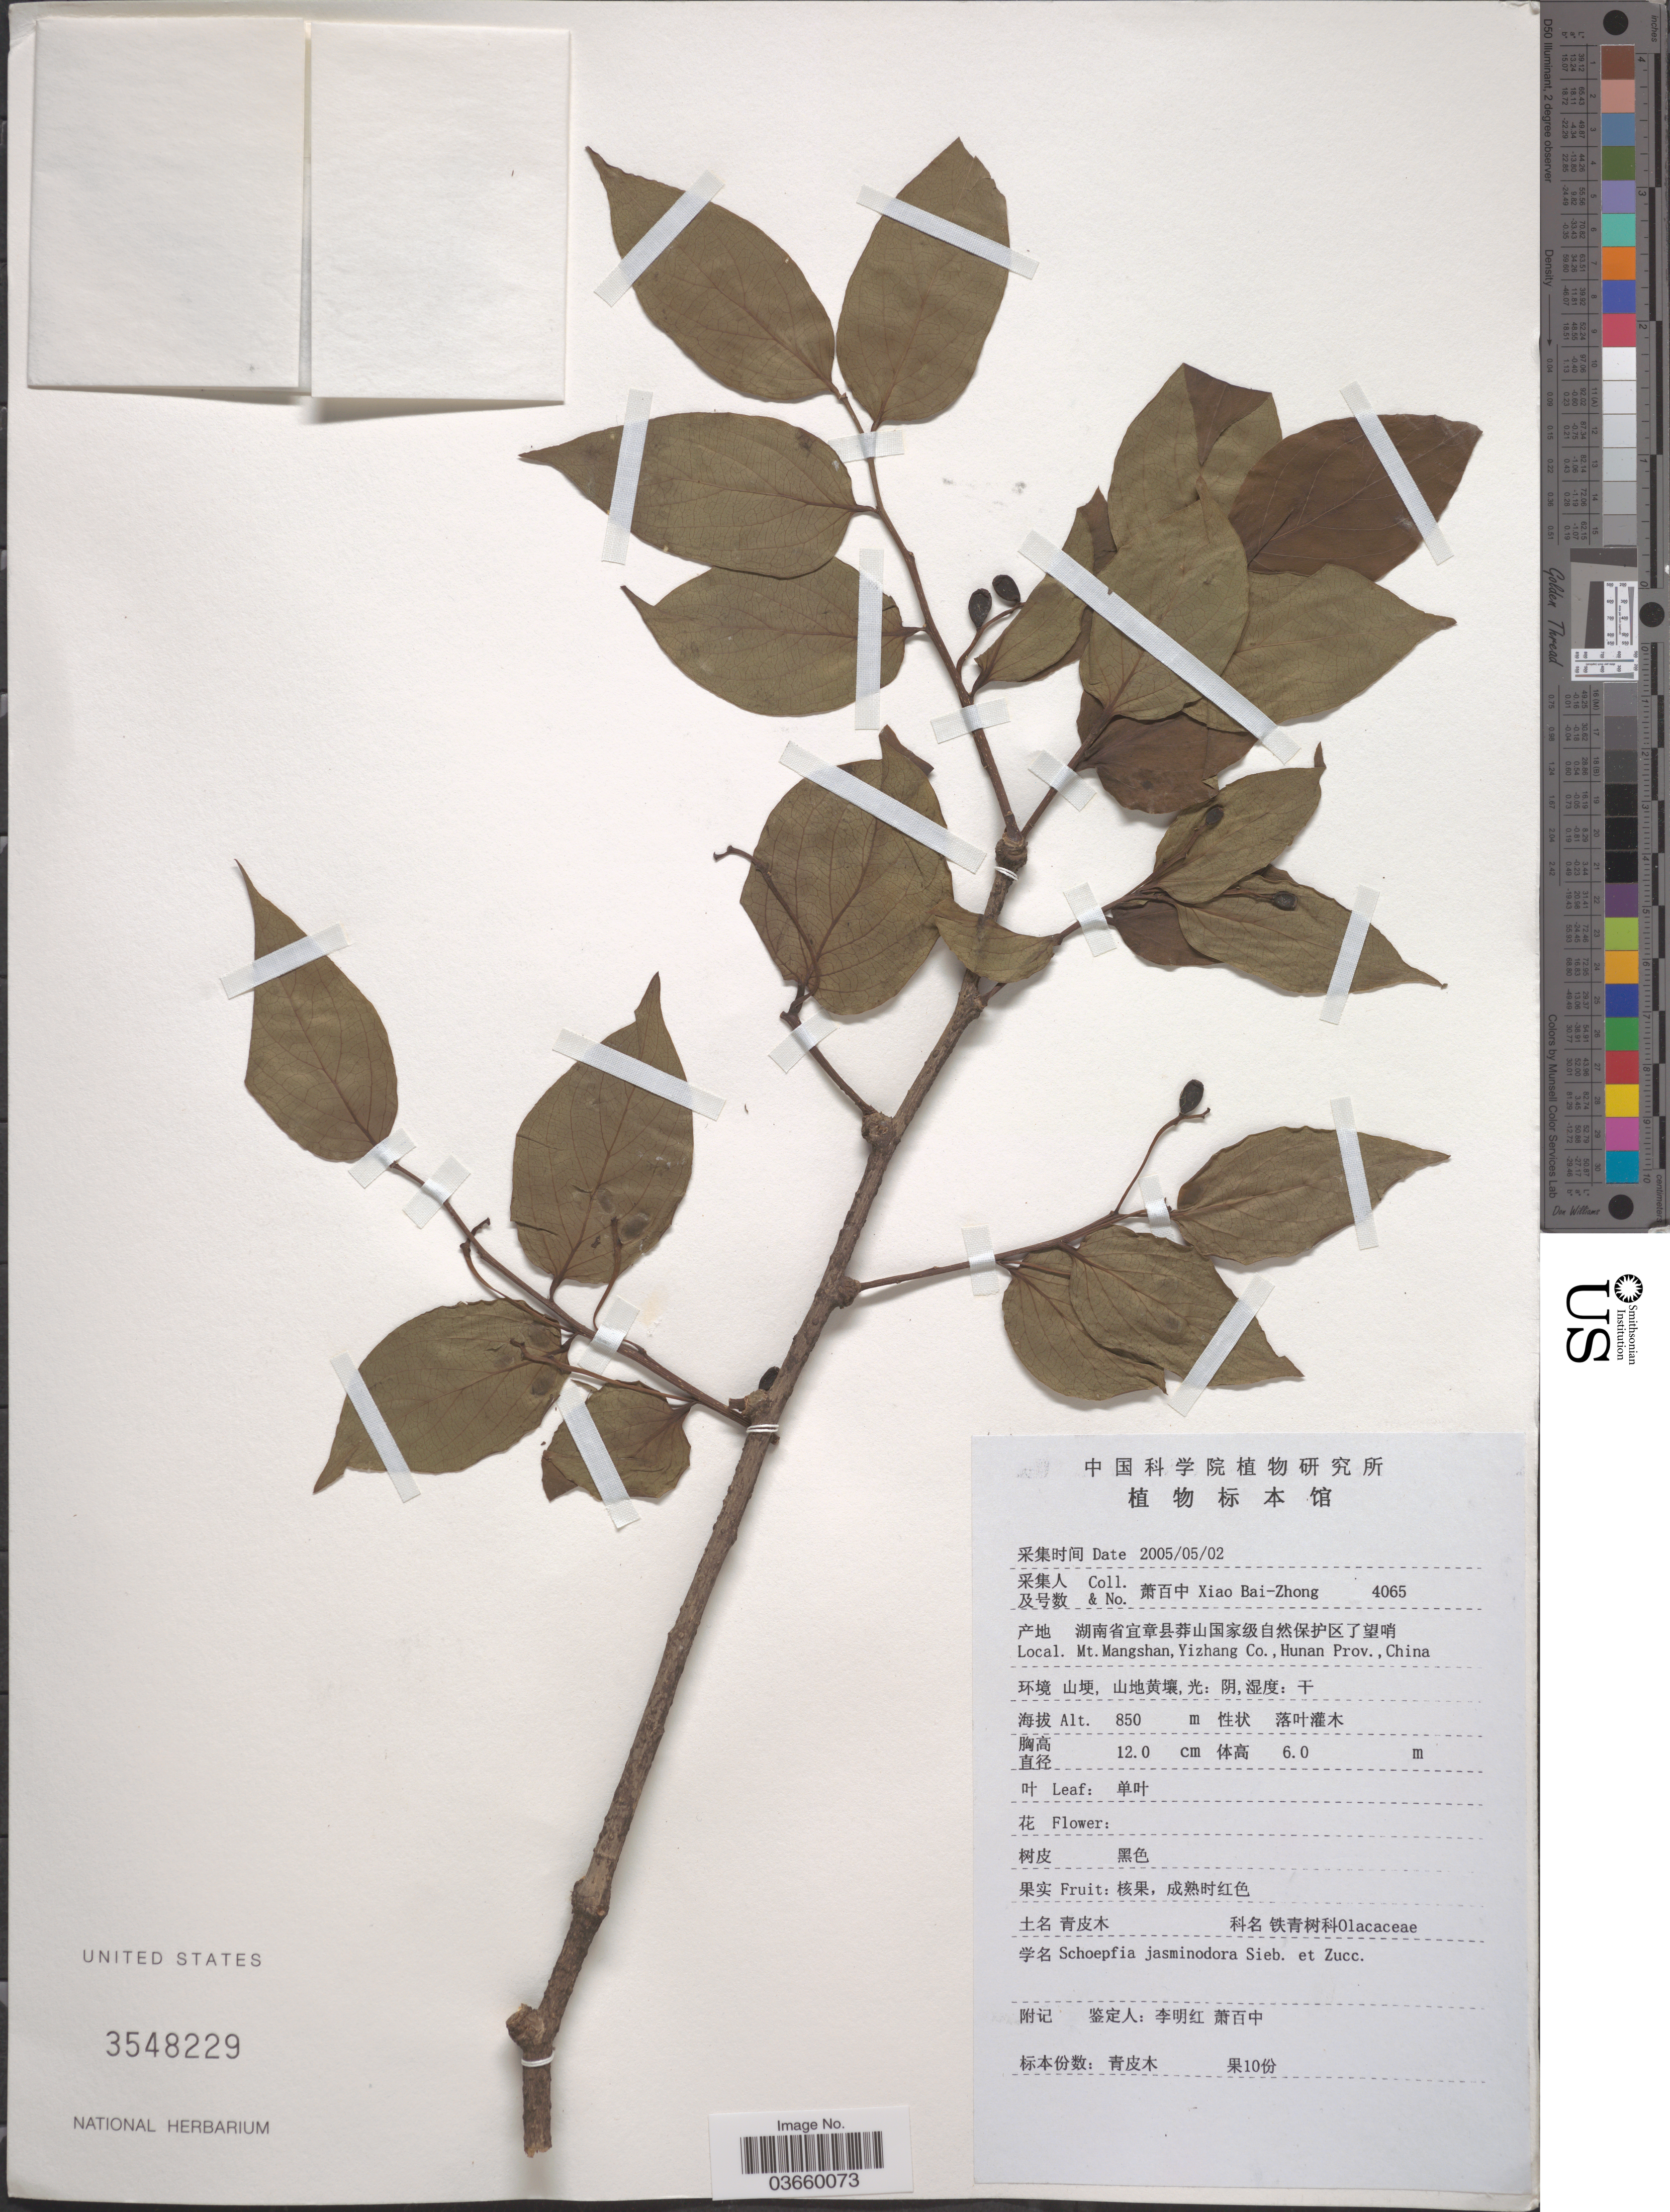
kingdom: Plantae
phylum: Tracheophyta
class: Magnoliopsida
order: Santalales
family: Schoepfiaceae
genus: Schoepfia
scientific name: Schoepfia jasminodora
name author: Zucc. & Siebold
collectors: B. Z. Xiao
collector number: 4065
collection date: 2000-05-02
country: China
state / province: Hunan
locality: Mt. Mangshan, Yizhang Co.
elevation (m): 850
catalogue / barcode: US 3548229